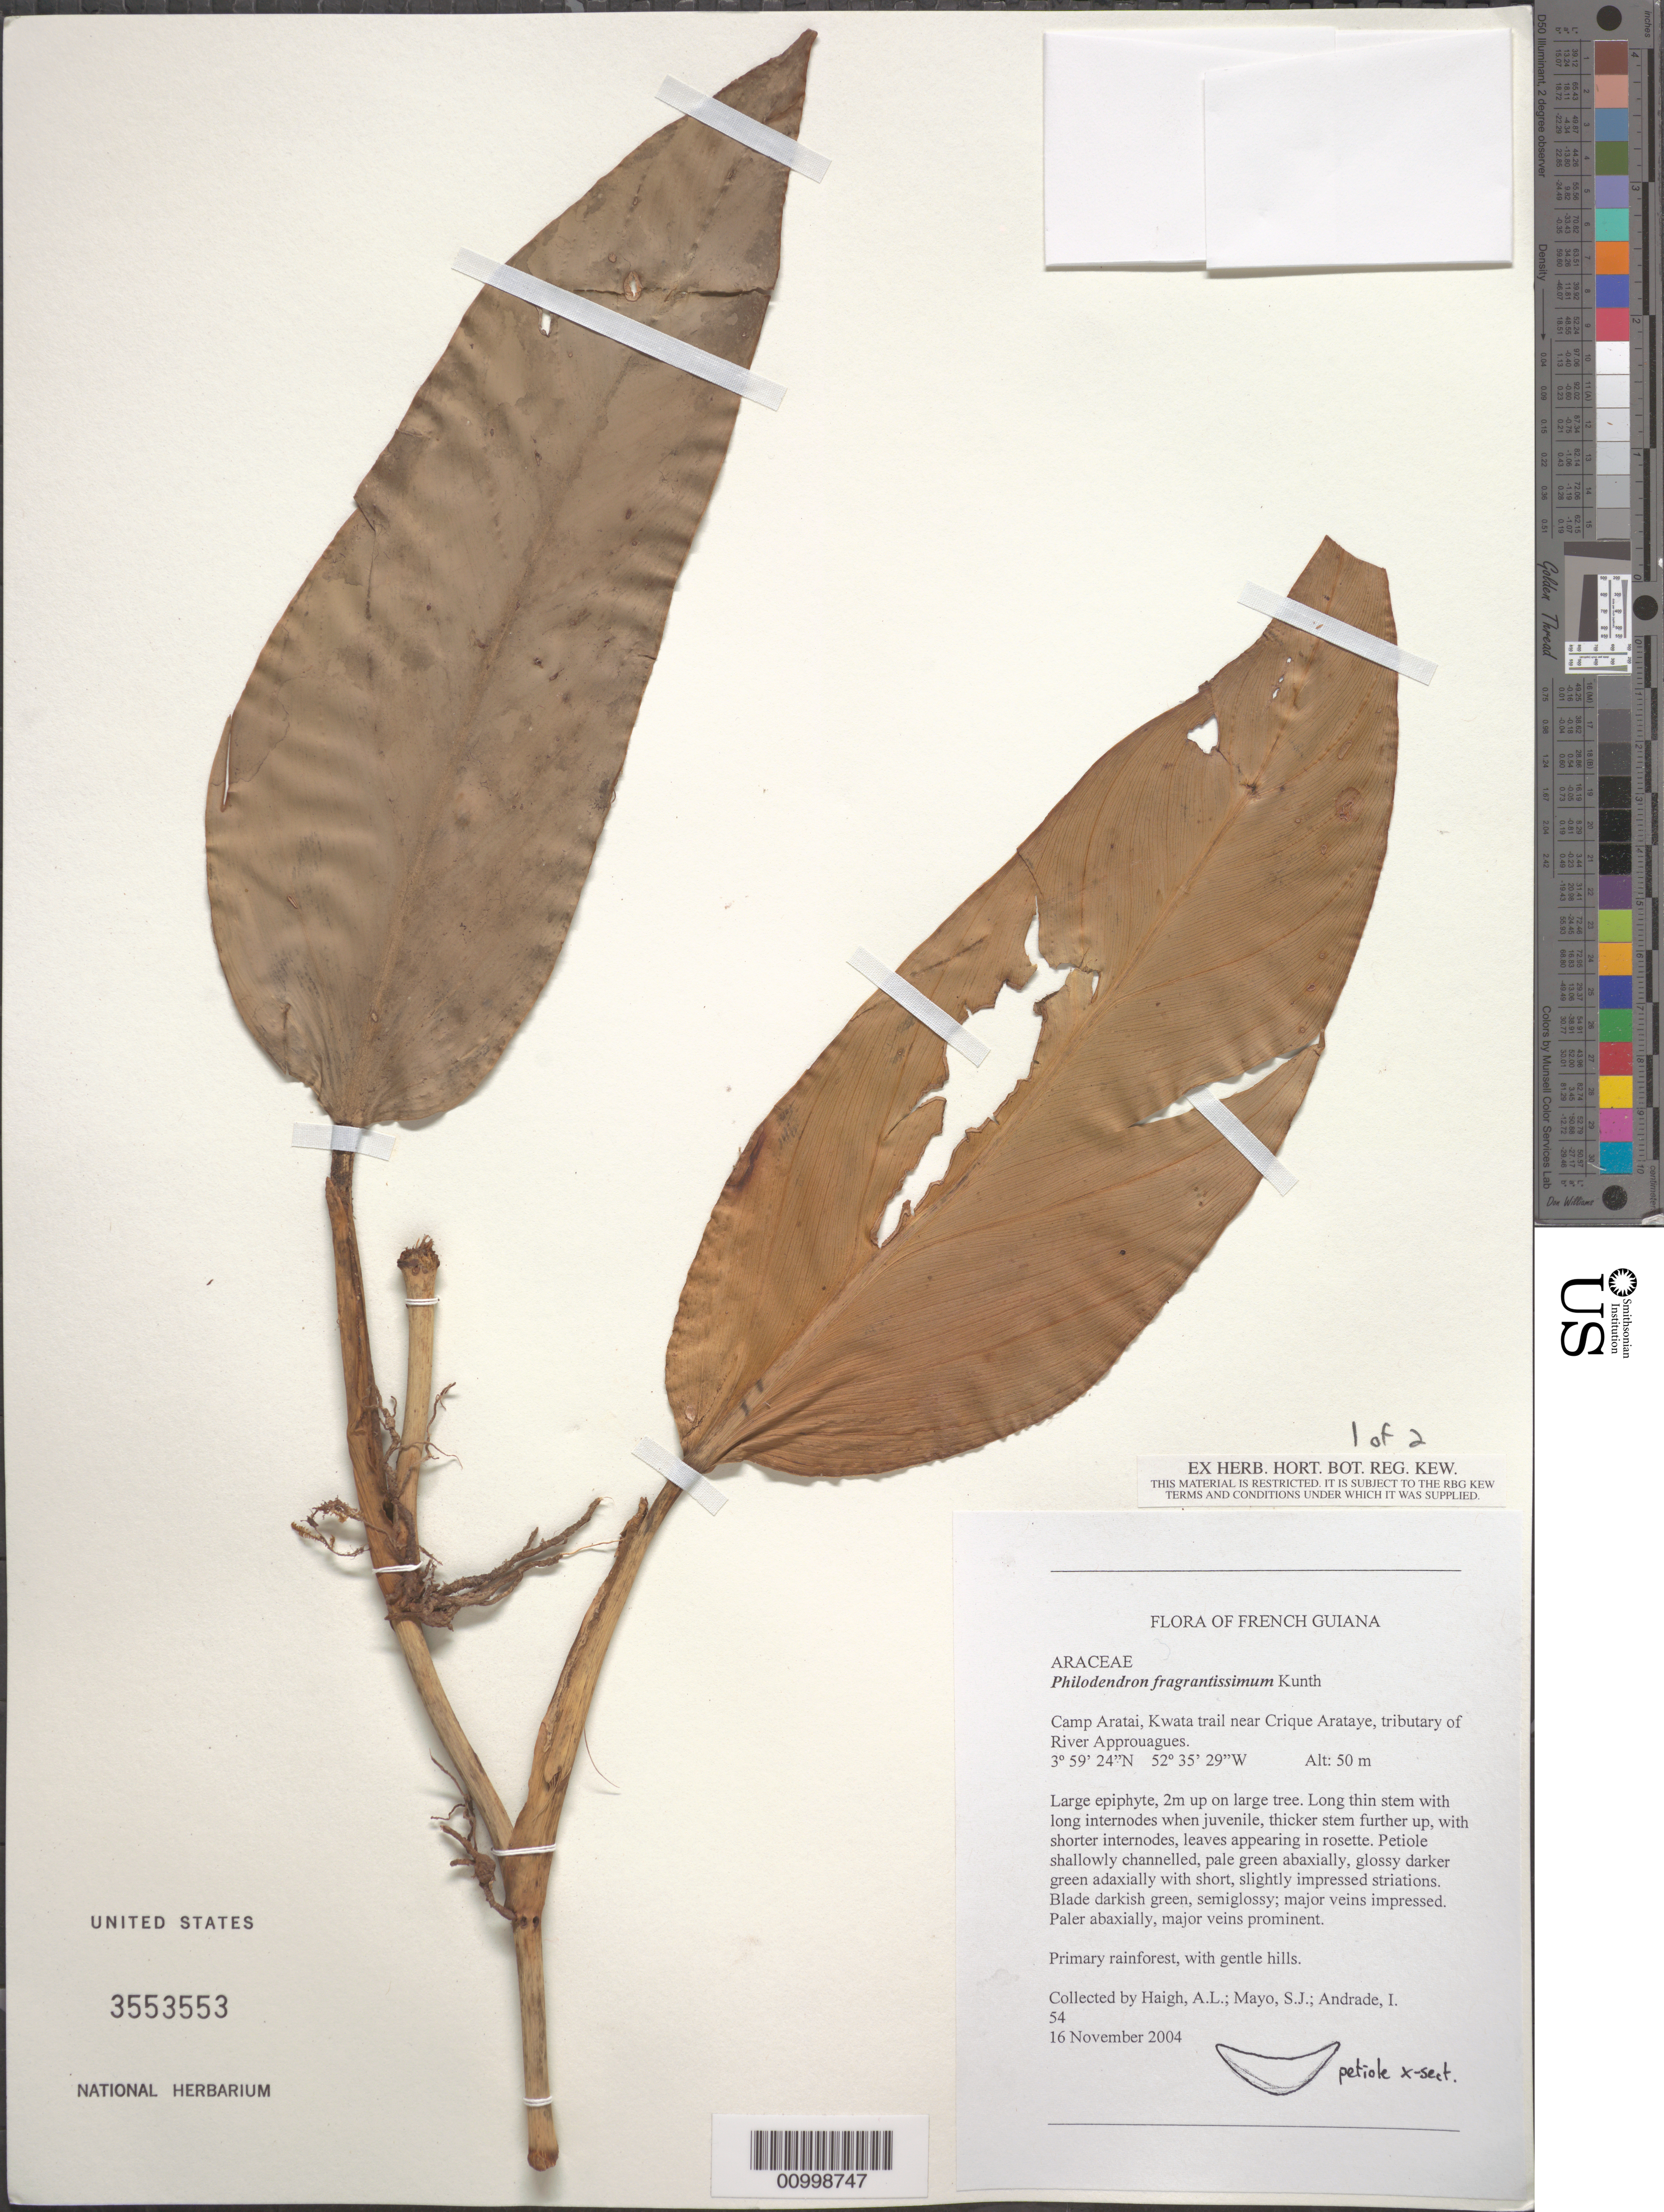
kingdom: Plantae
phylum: Tracheophyta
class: Liliopsida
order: Alismatales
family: Araceae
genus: Philodendron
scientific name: Philodendron fragrantissimum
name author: (G. Don) Kunth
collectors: A. Haigh, S. J. Mayo & I. Andrade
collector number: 54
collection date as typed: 16-Nov-04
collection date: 2004-11-16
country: French Guiana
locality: Camp Aratai, Kwata trail near Crique Arataye, tributary of River Approuagues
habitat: Primary rainforest, with gentle hills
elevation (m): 50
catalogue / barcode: US 3553553